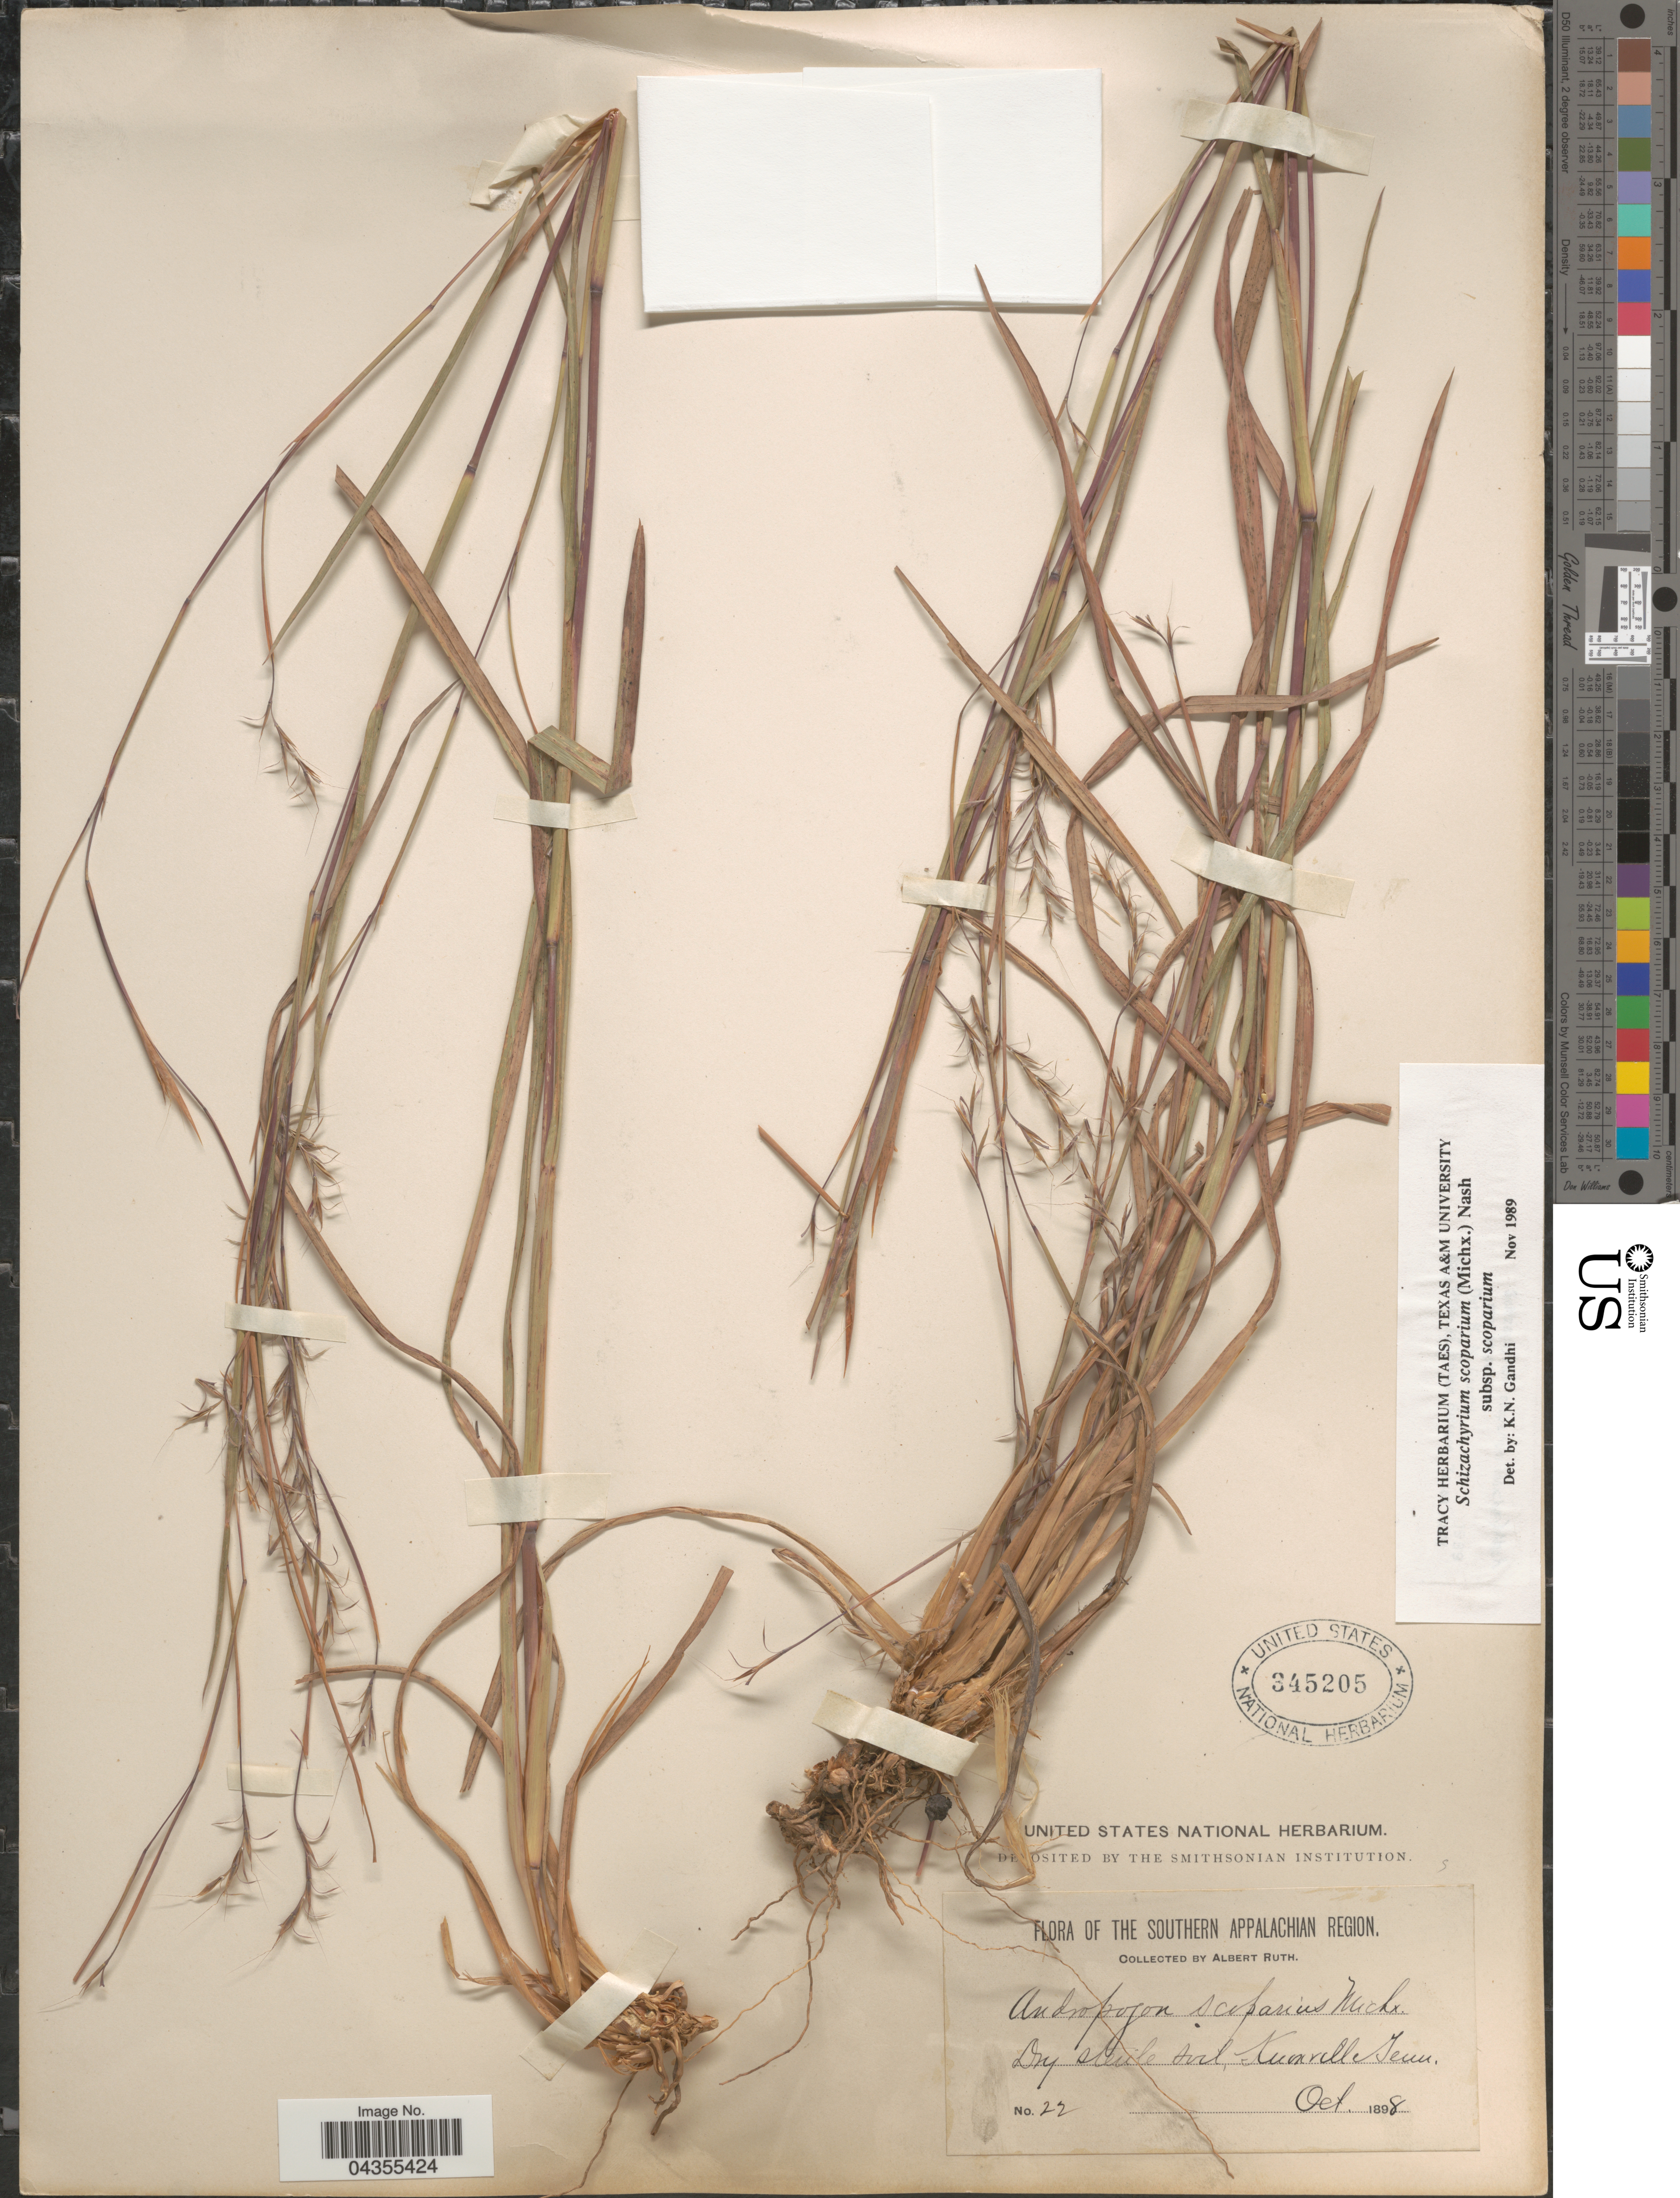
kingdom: Plantae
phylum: Tracheophyta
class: Liliopsida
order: Poales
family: Poaceae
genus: Schizachyrium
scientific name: Schizachyrium scoparium var. scoparium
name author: (Michx.) Nash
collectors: A. Ruth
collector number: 22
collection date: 1898-10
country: United States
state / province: Tennessee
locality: The Southern Appalachian Region. Knoxville.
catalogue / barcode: US 345205